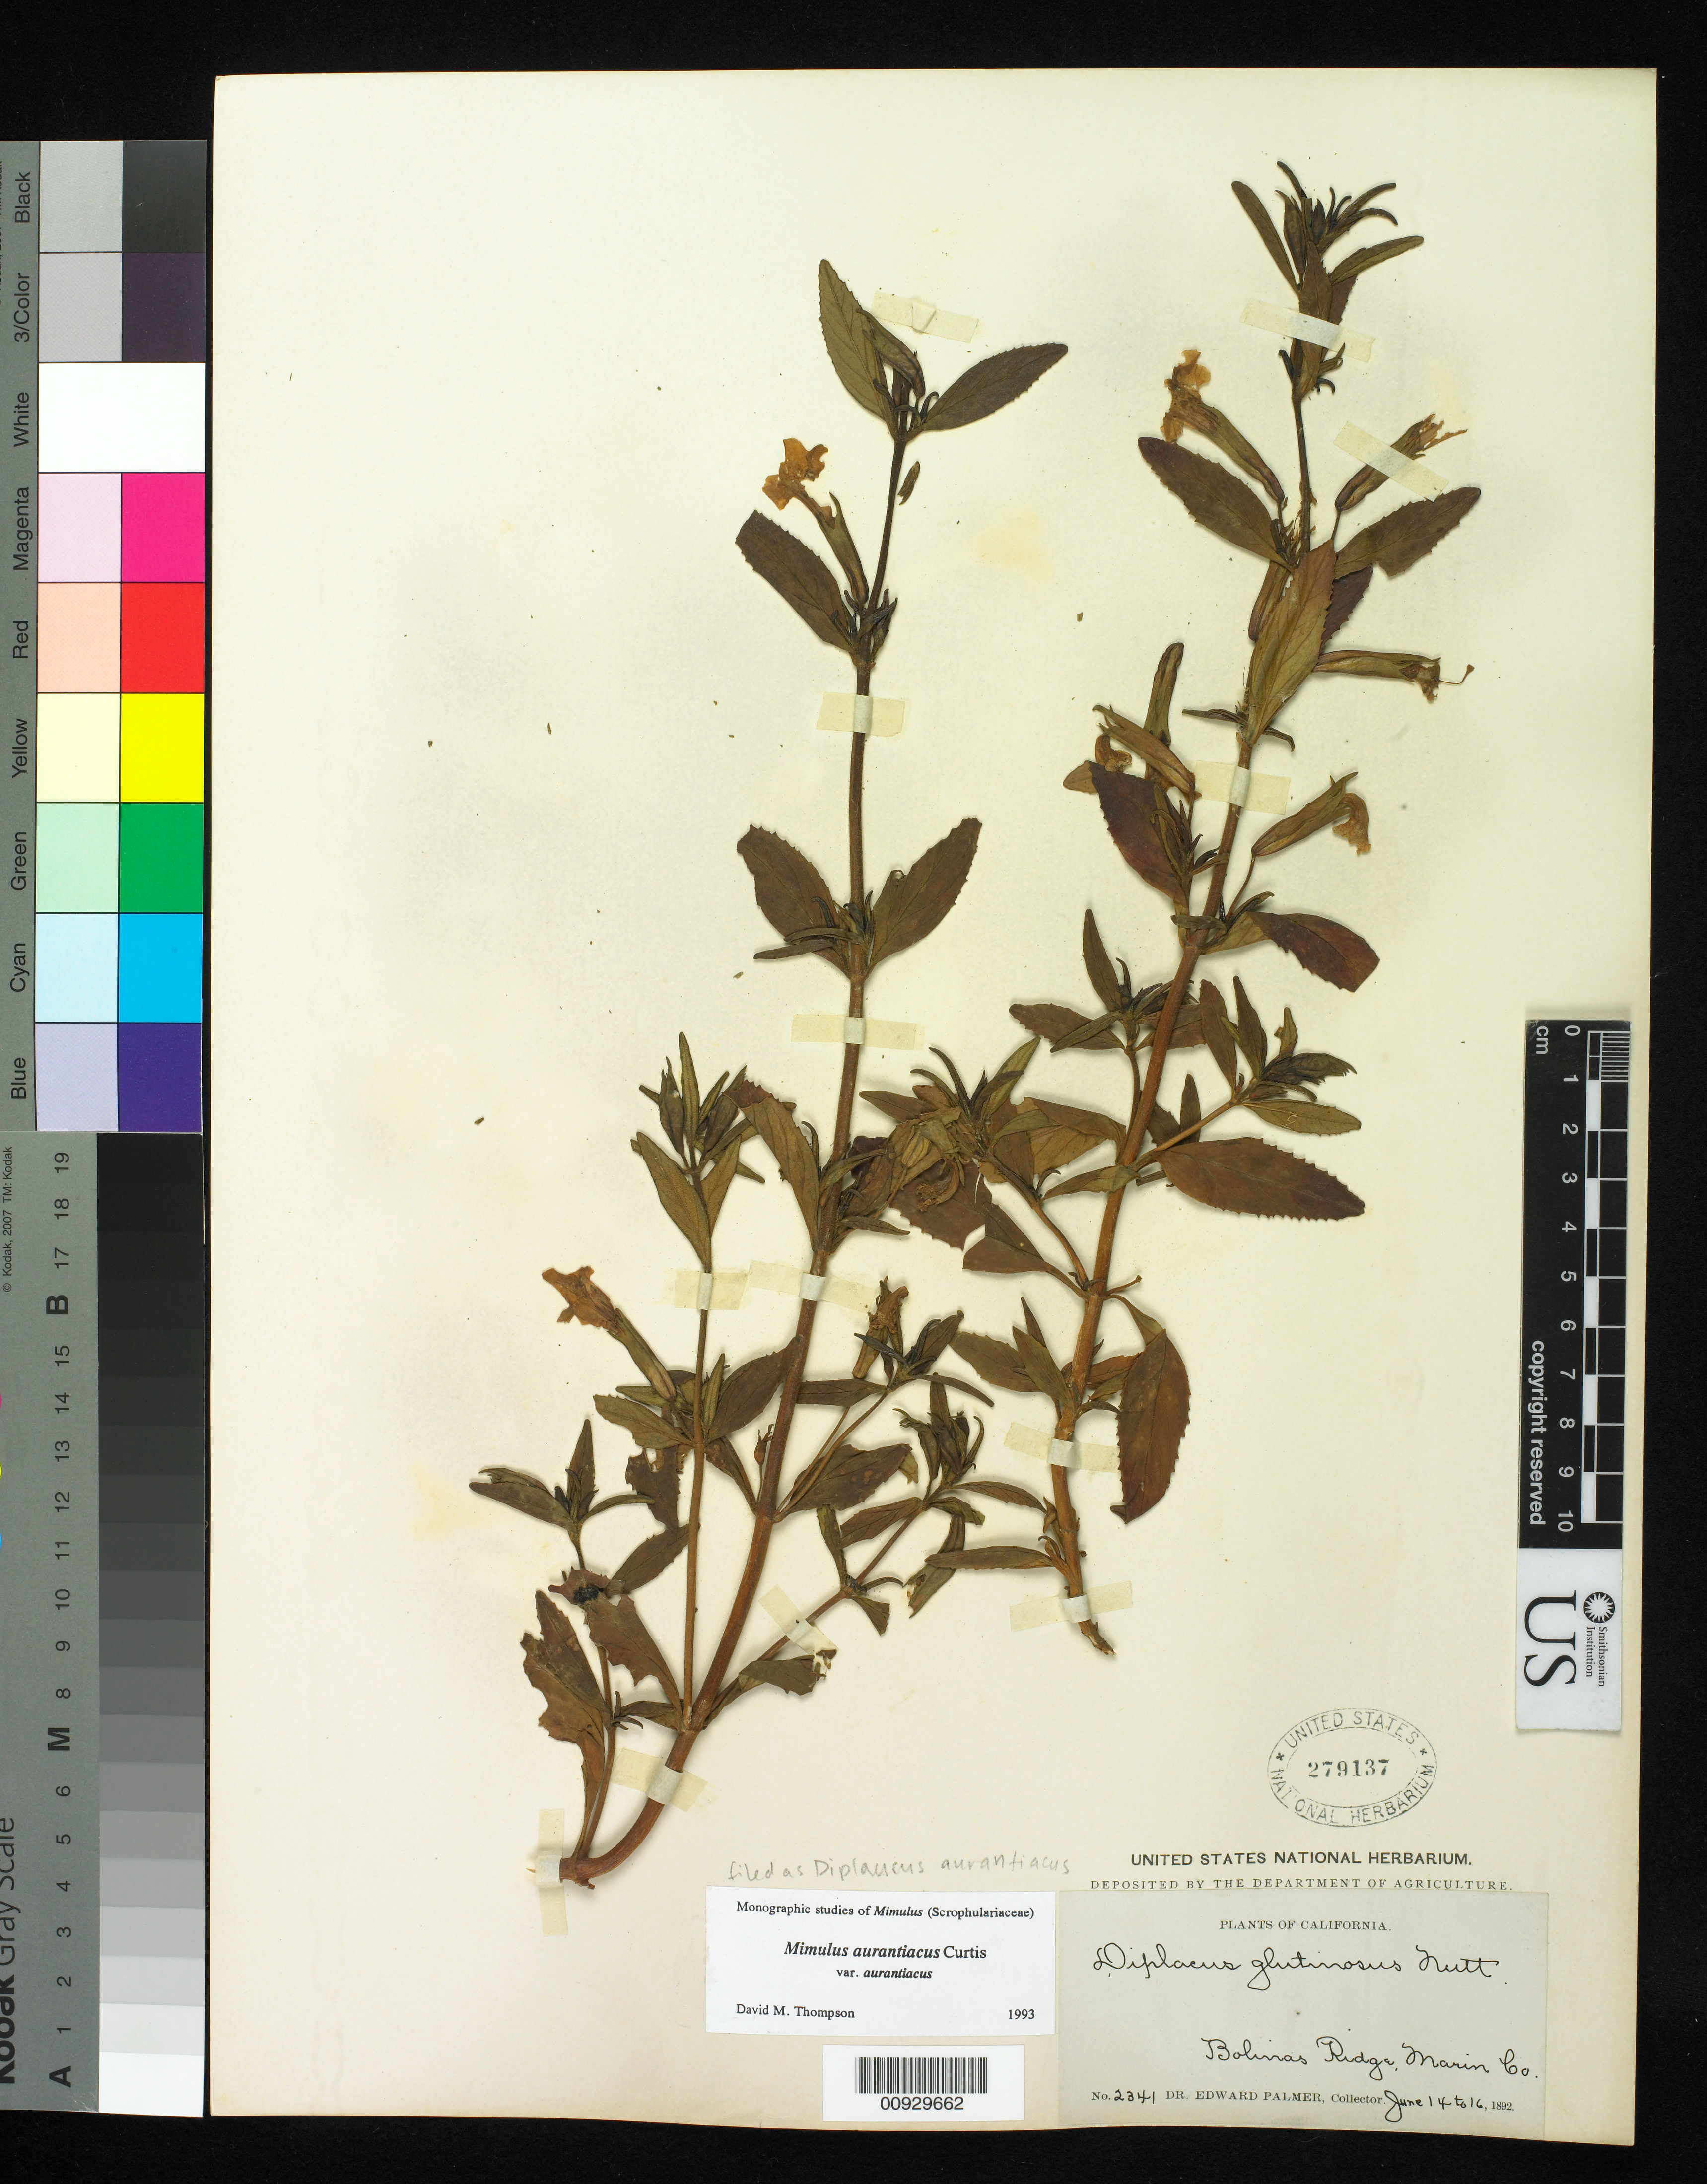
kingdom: Plantae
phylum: Tracheophyta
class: Magnoliopsida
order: Lamiales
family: Phrymaceae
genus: Diplacus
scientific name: Diplacus aurantiacus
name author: (Curtis) Jeps.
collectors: E. Palmer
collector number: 2341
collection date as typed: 14 Jun 1892 to 16 Jun 1892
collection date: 1892-06-14/1892-06-16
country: United States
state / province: California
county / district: Marin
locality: Bolinas Ridge.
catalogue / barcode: US 279137